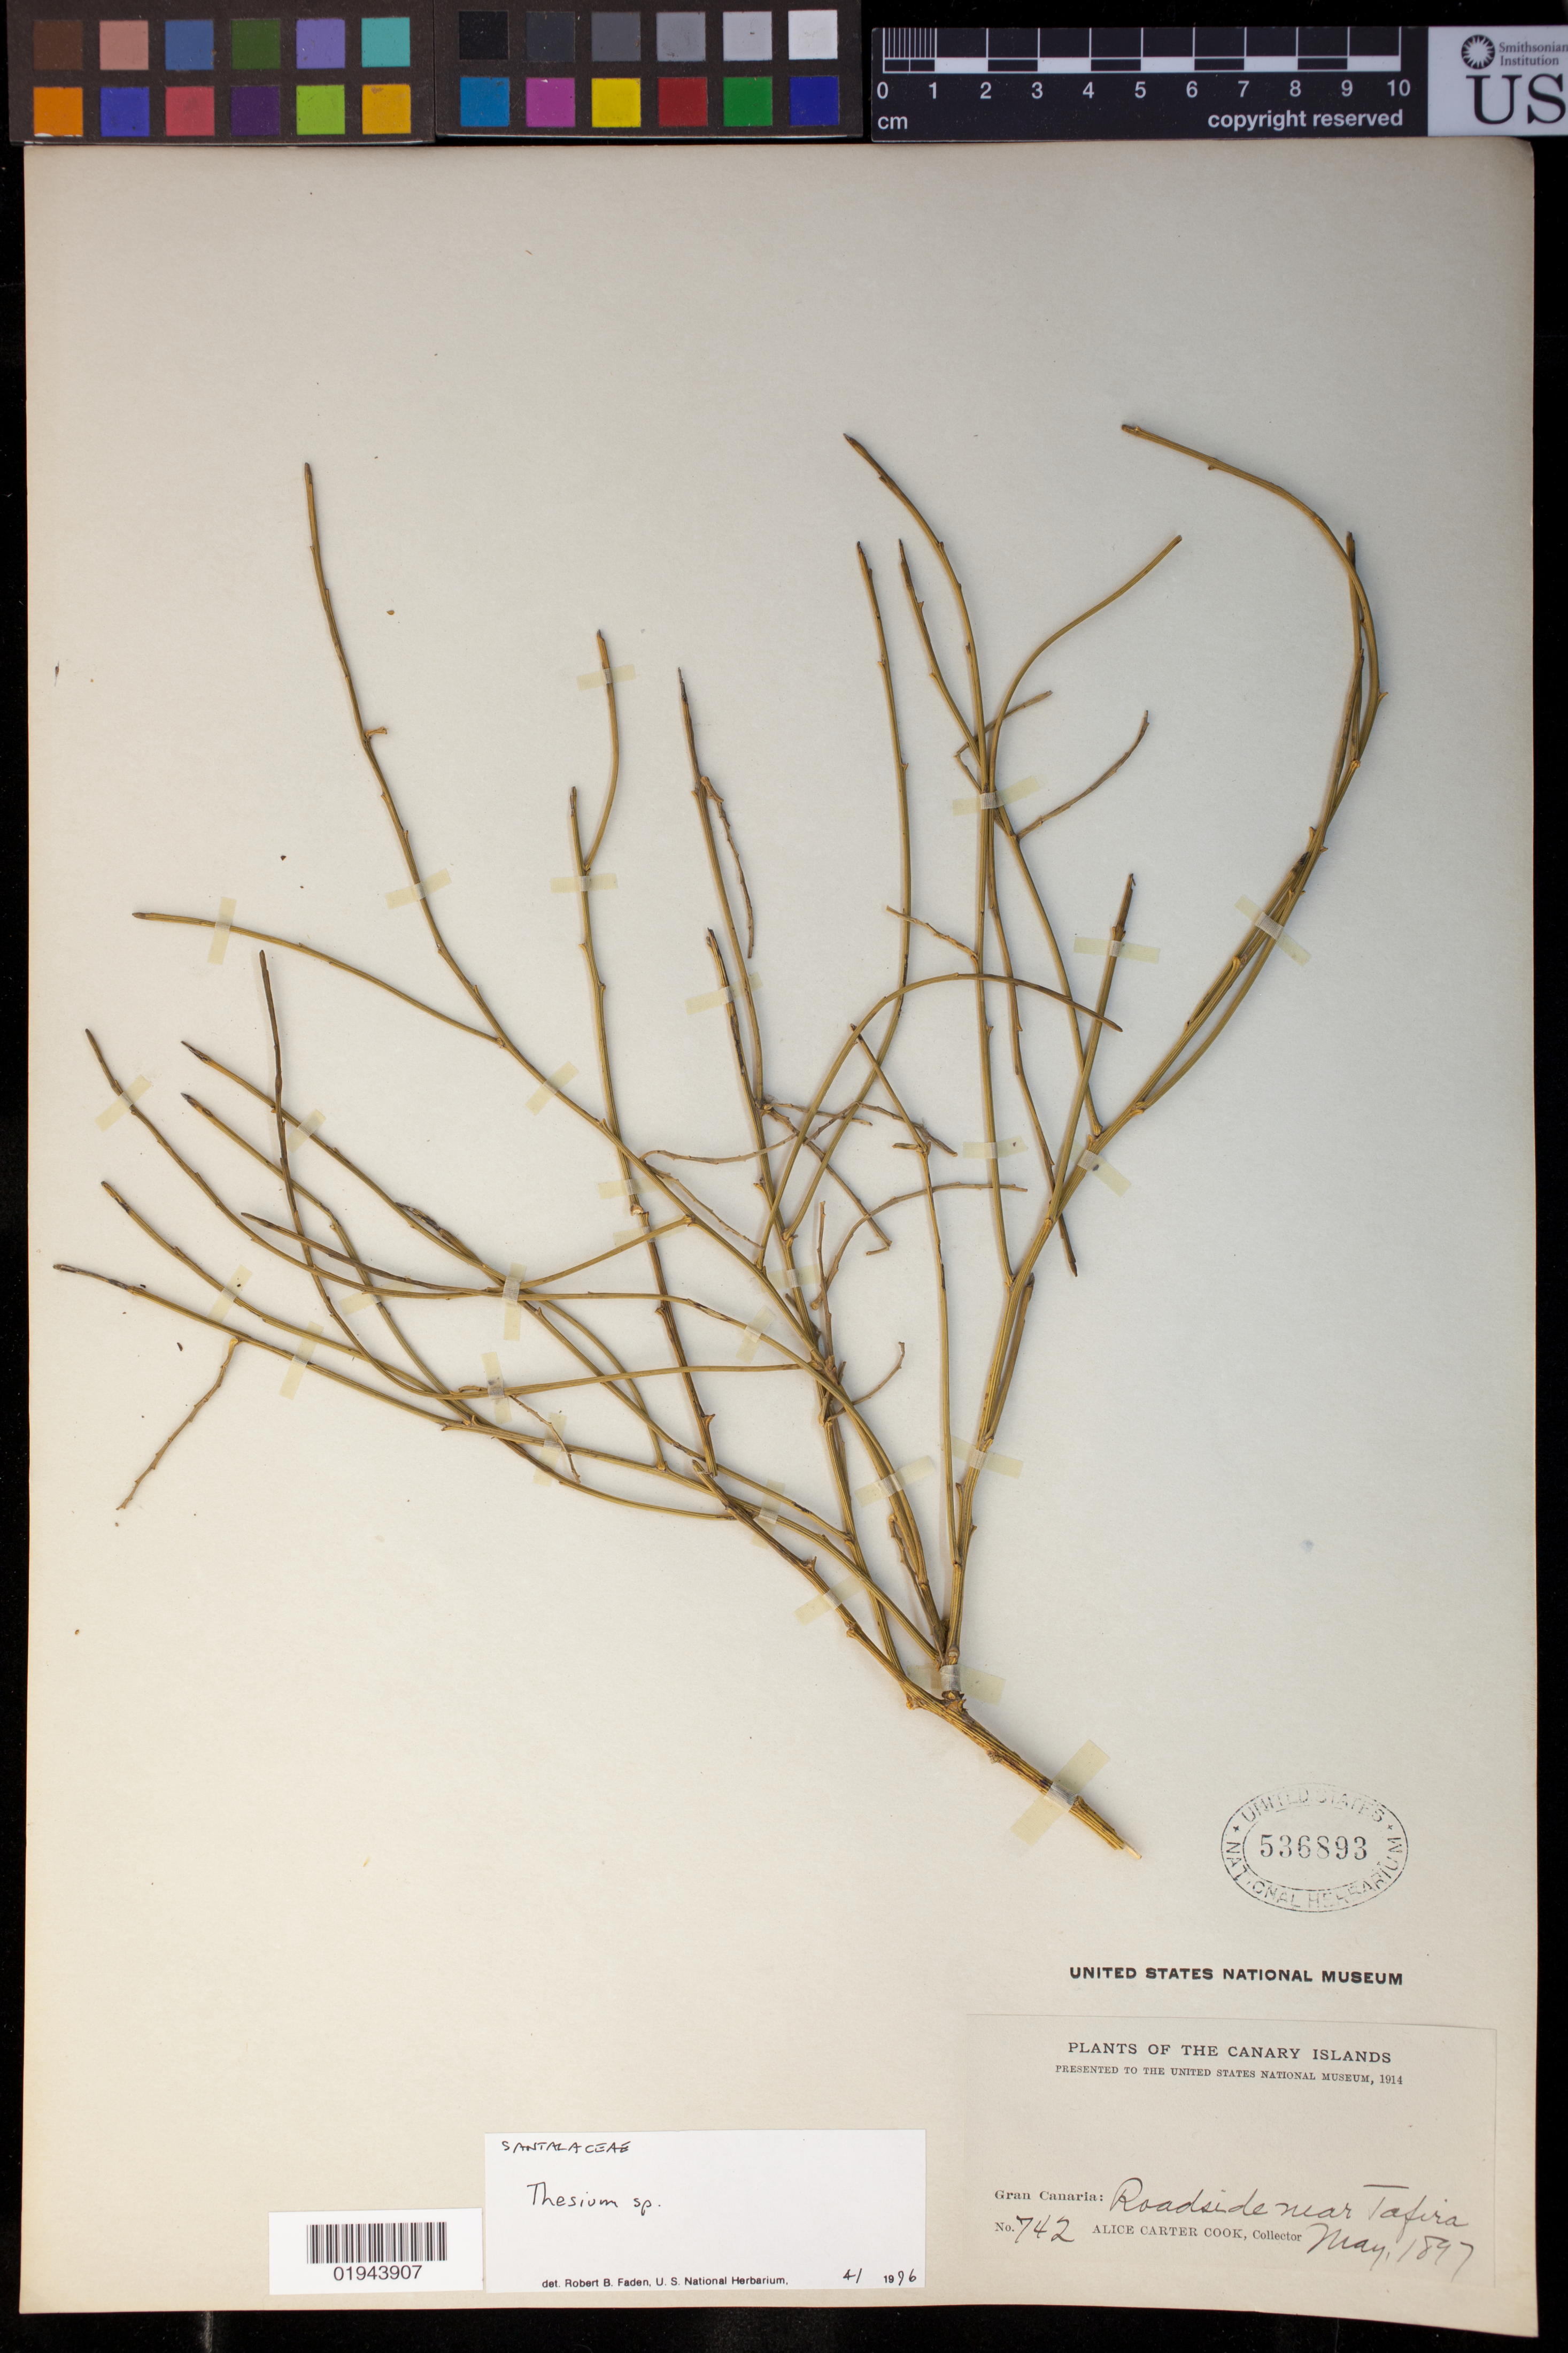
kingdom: Plantae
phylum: Tracheophyta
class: Magnoliopsida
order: Santalales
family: Thesiaceae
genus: Thesium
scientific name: Thesium sp.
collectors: Alice C. Cook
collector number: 742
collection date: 1897-05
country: Spain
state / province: Canarias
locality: Gran Canaria: Roadside near Tafira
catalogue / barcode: US 536893